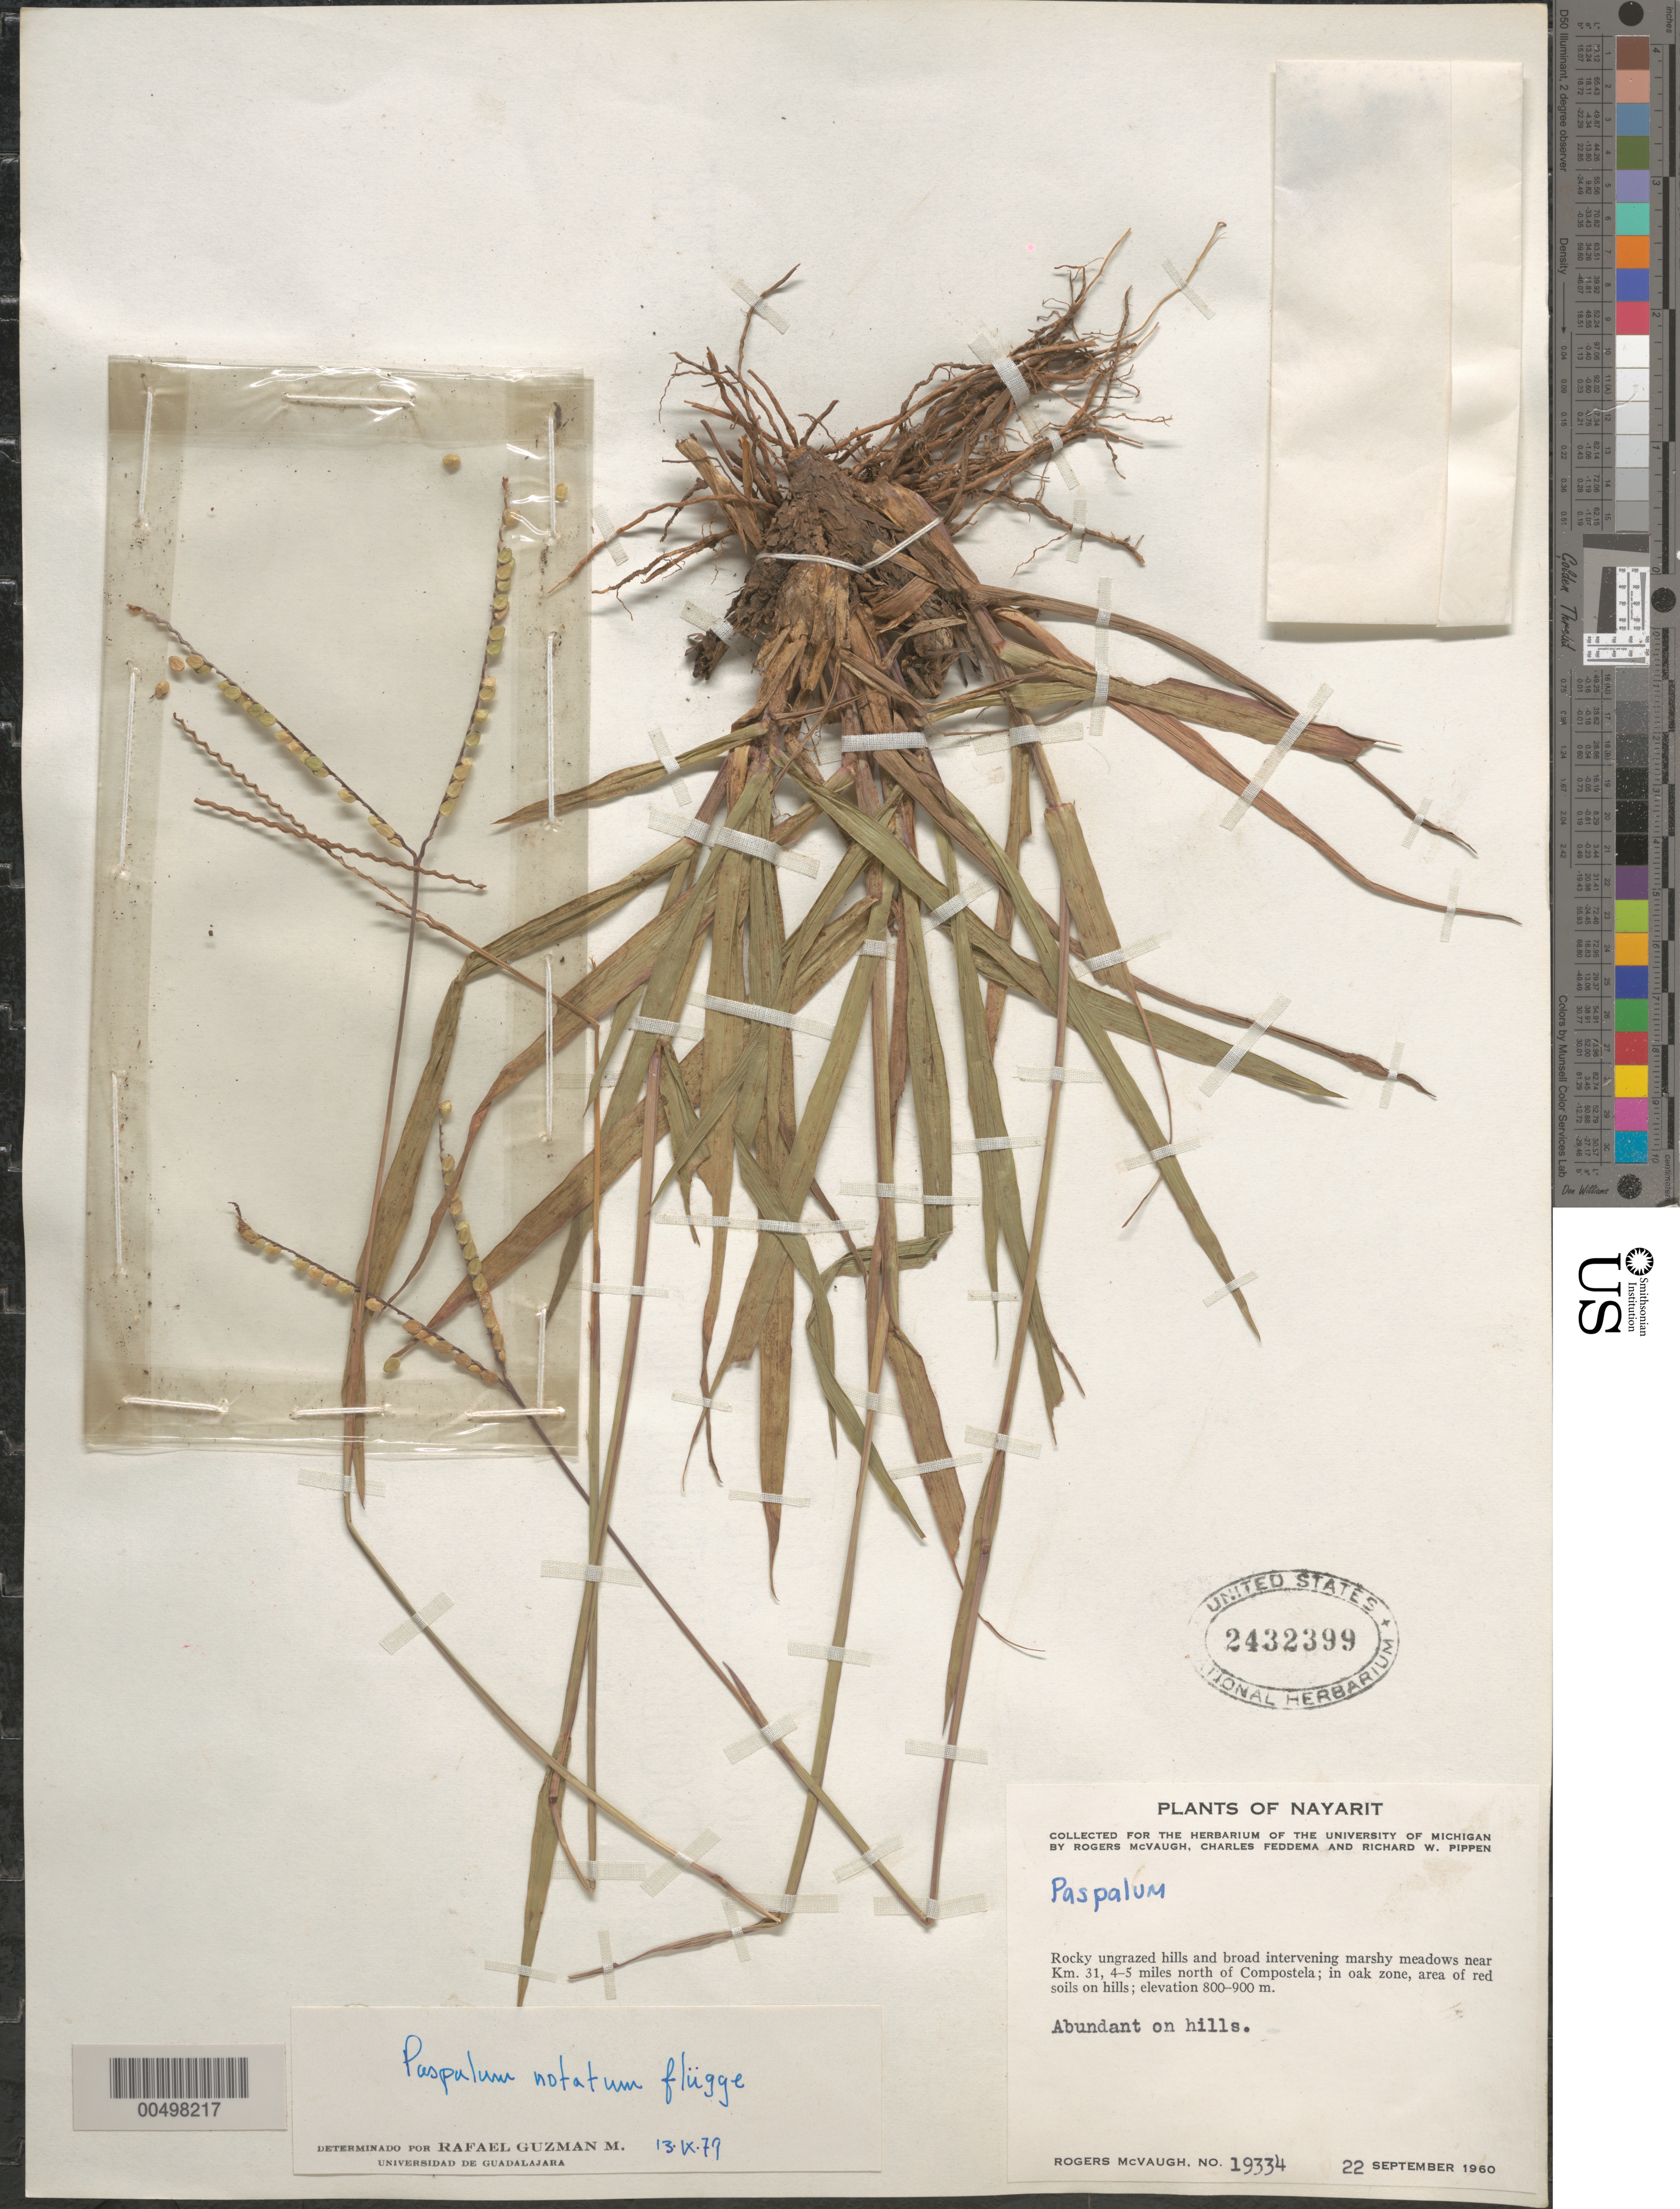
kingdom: Plantae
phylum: Tracheophyta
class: Liliopsida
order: Poales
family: Poaceae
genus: Paspalum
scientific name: Paspalum notatum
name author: Flüggé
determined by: Guzman-M., R.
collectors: R. McVaugh, C. Feddema & R. W. Pippen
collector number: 19334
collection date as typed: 22 Sep 1960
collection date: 1960-09-22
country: Mexico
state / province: Nayarit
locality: Near Km 31, 4-5 mi N of Compostela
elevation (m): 800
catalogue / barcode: US 2432399